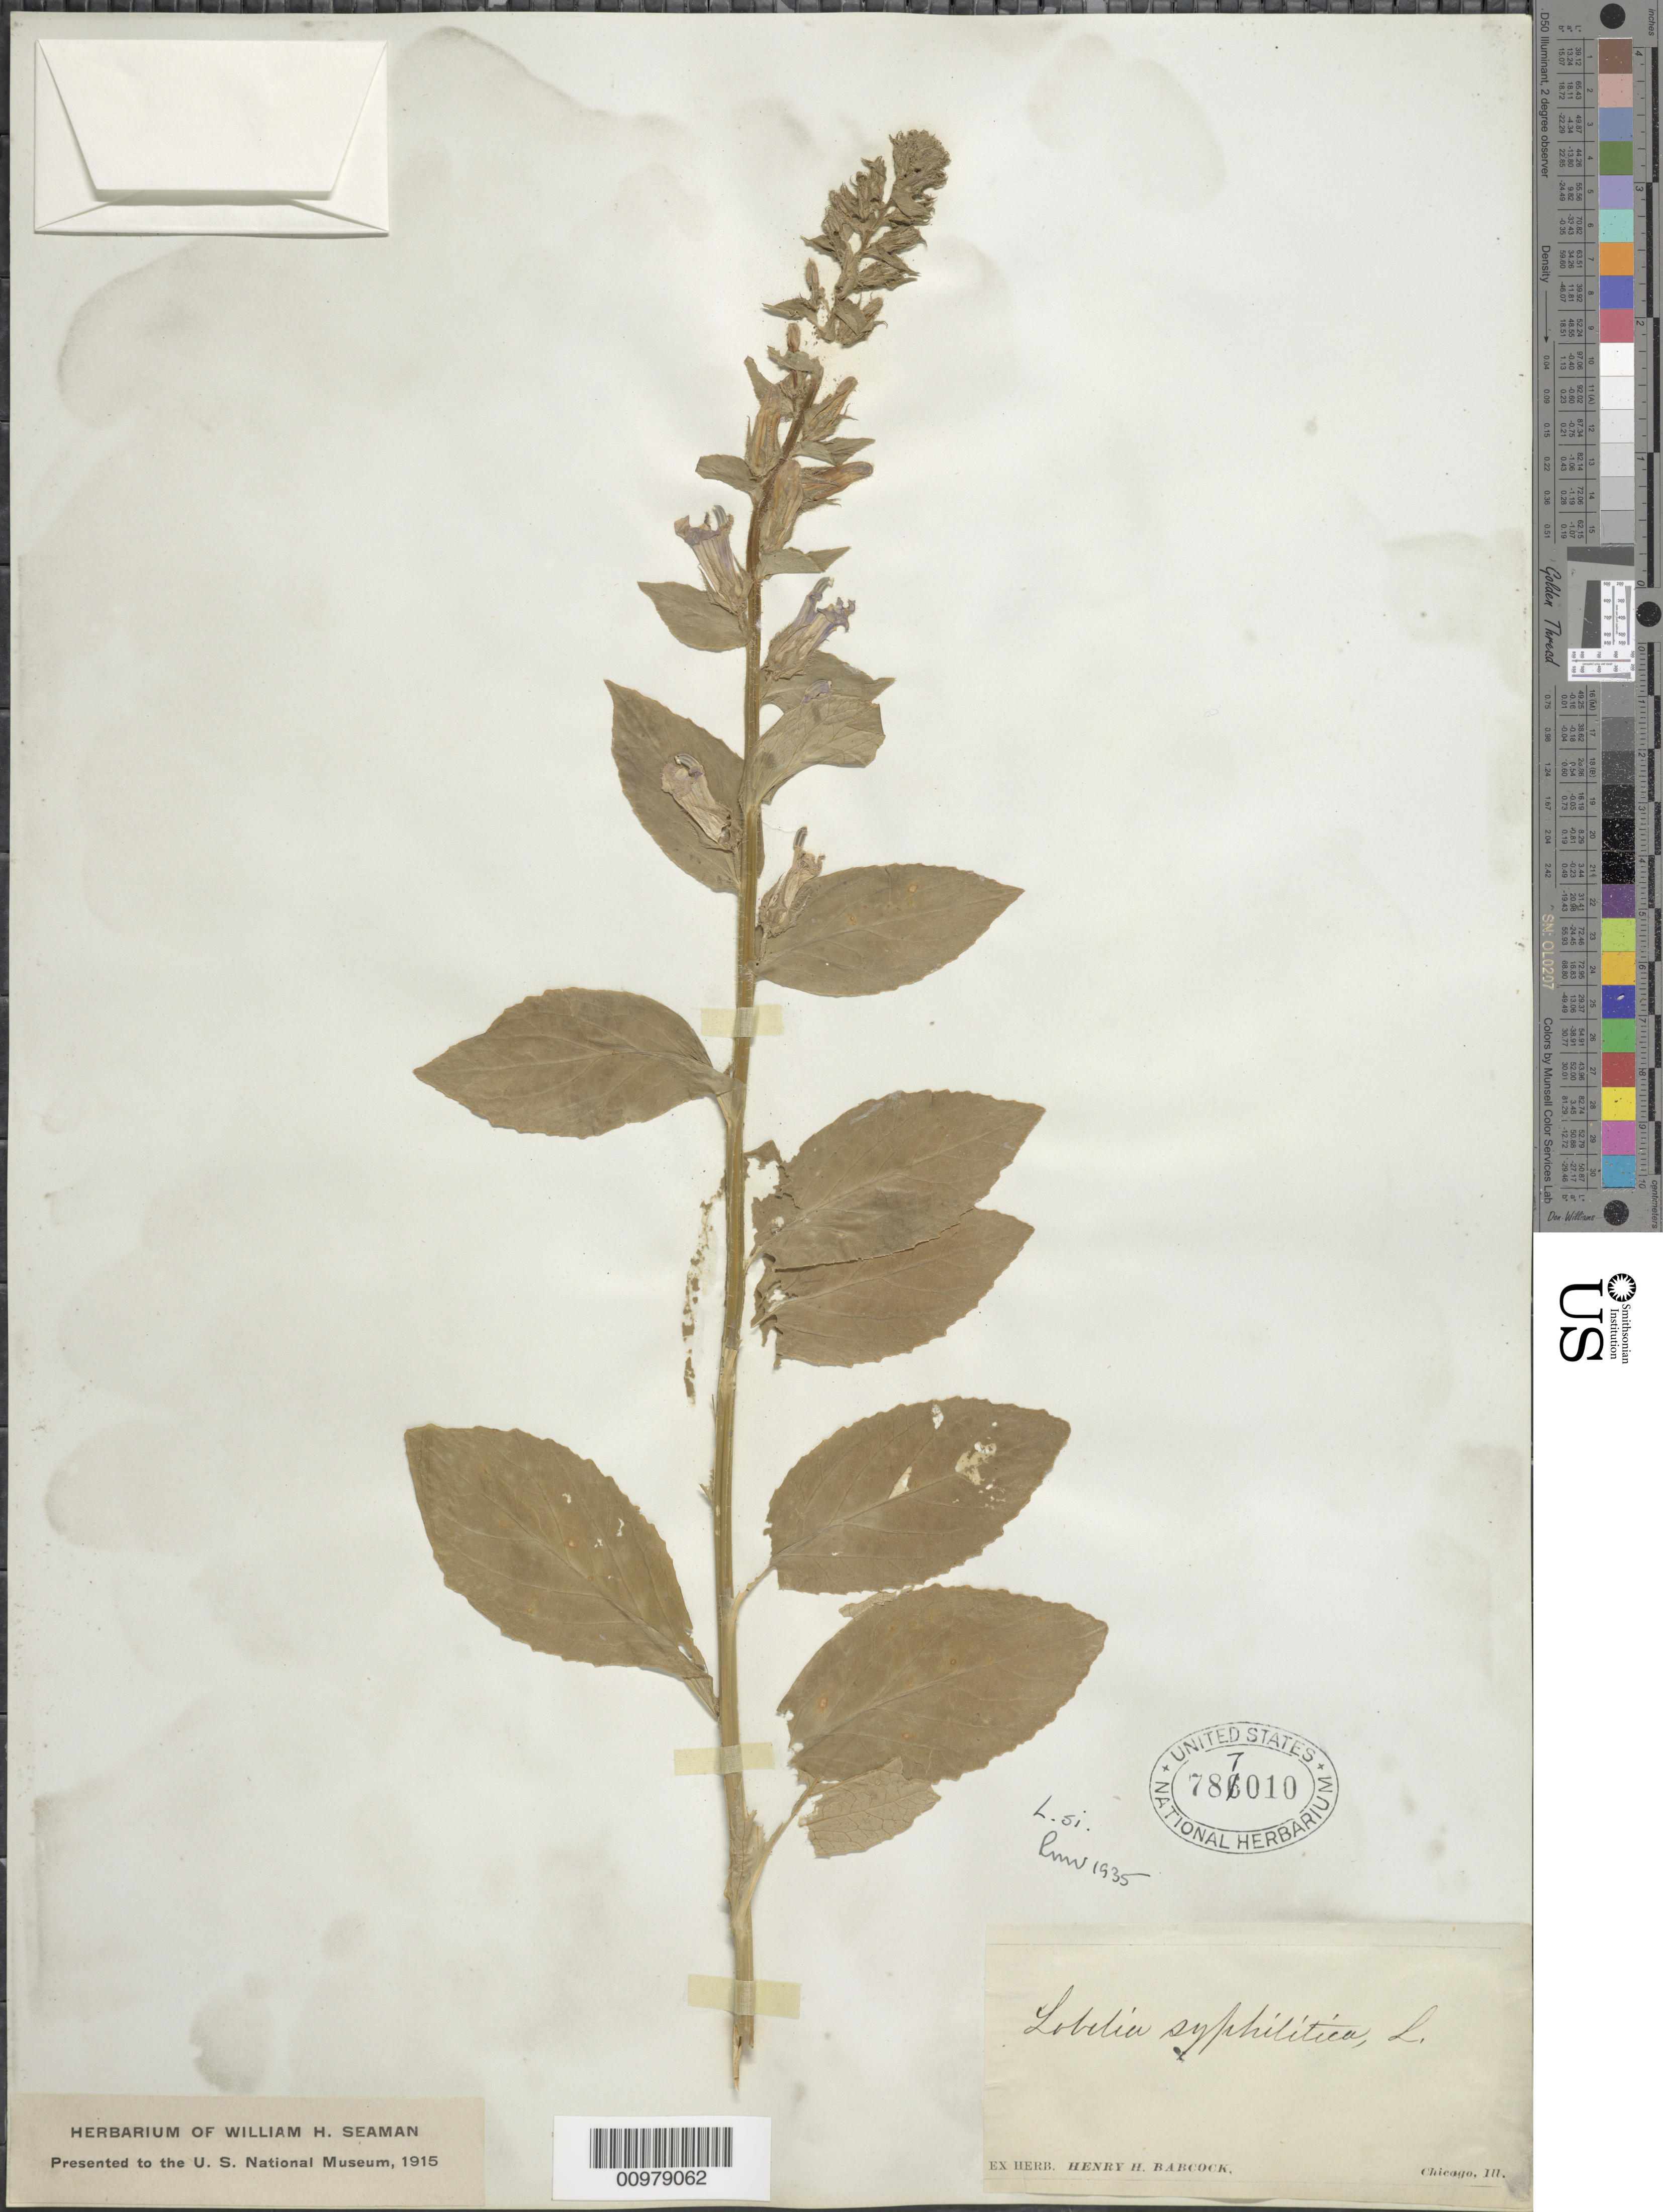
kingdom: Plantae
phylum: Tracheophyta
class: Magnoliopsida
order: Asterales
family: Campanulaceae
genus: Lobelia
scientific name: Lobelia siphilitica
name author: L.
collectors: H. Babcock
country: United States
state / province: Illinois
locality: Chicago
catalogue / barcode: US 787010